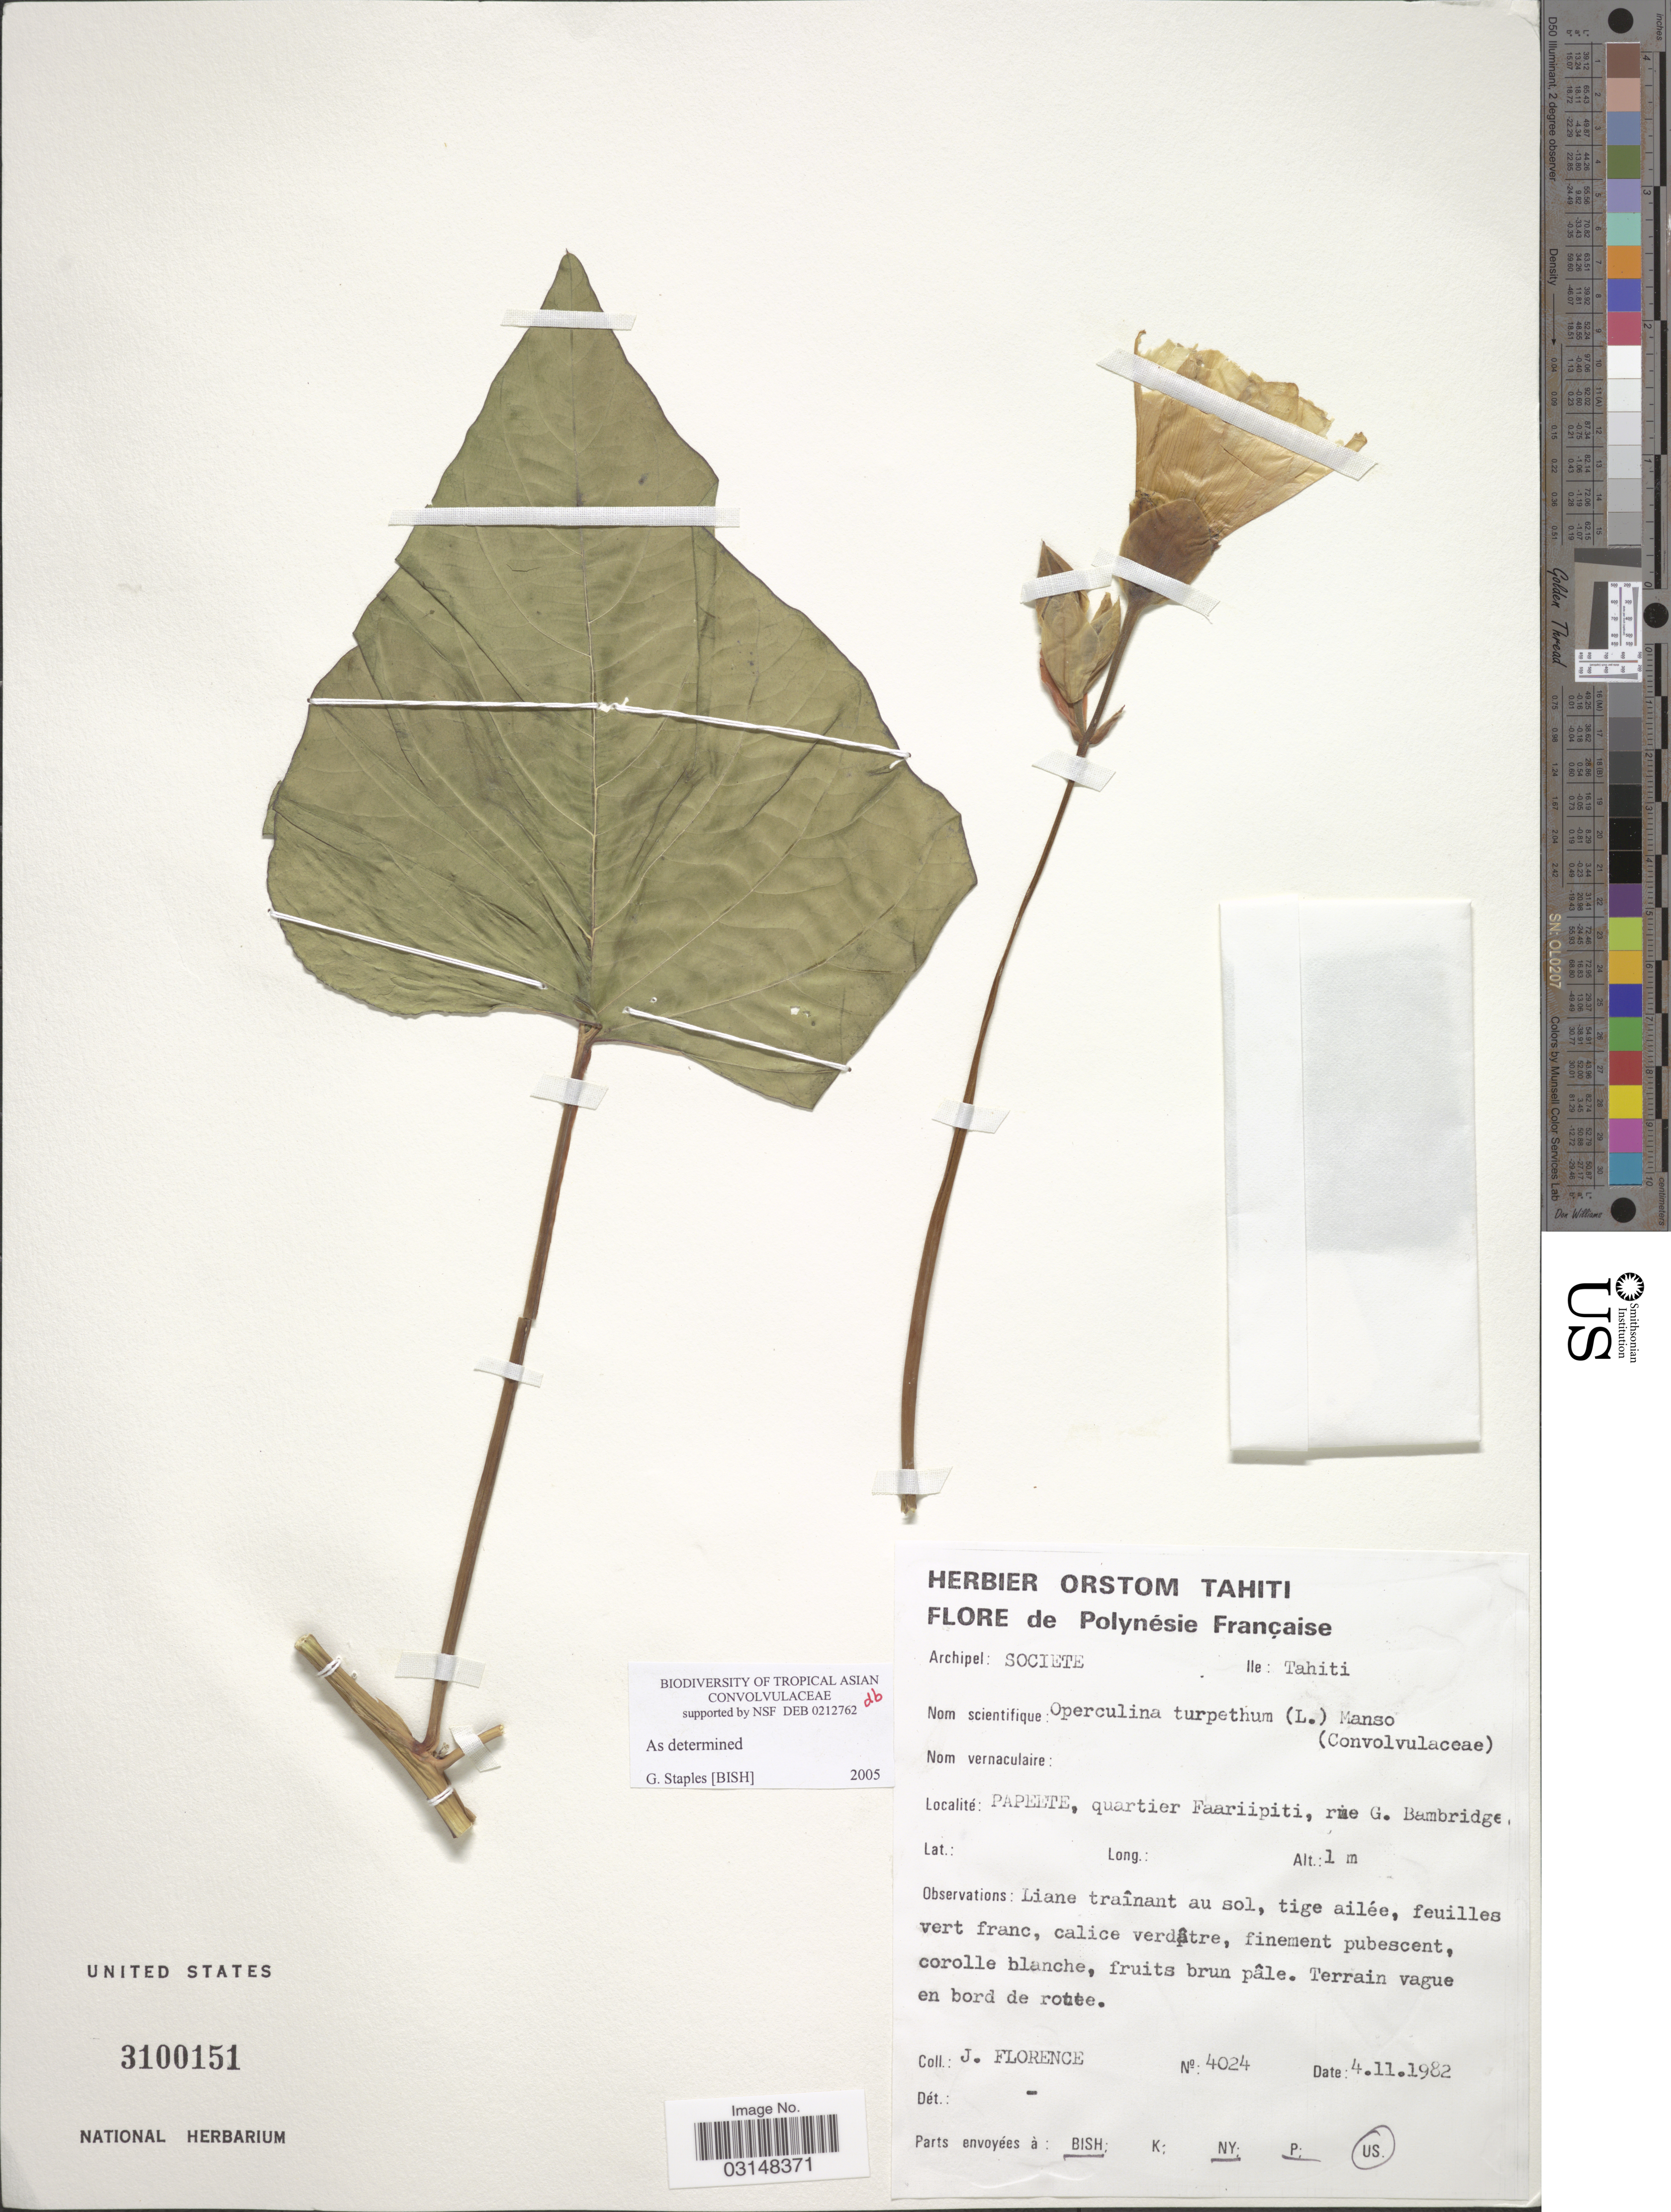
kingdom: Plantae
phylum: Tracheophyta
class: Magnoliopsida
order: Solanales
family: Convolvulaceae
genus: Operculina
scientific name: Operculina turpethum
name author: (L.) Silva Manso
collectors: J. Florence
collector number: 4024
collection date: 1982-11-04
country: French Polynesia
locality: Archipel: Societe, Ile: Tahiti, Papeete, quartier Faariipiti, rue G. Bambridge.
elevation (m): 1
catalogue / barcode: US 3100151